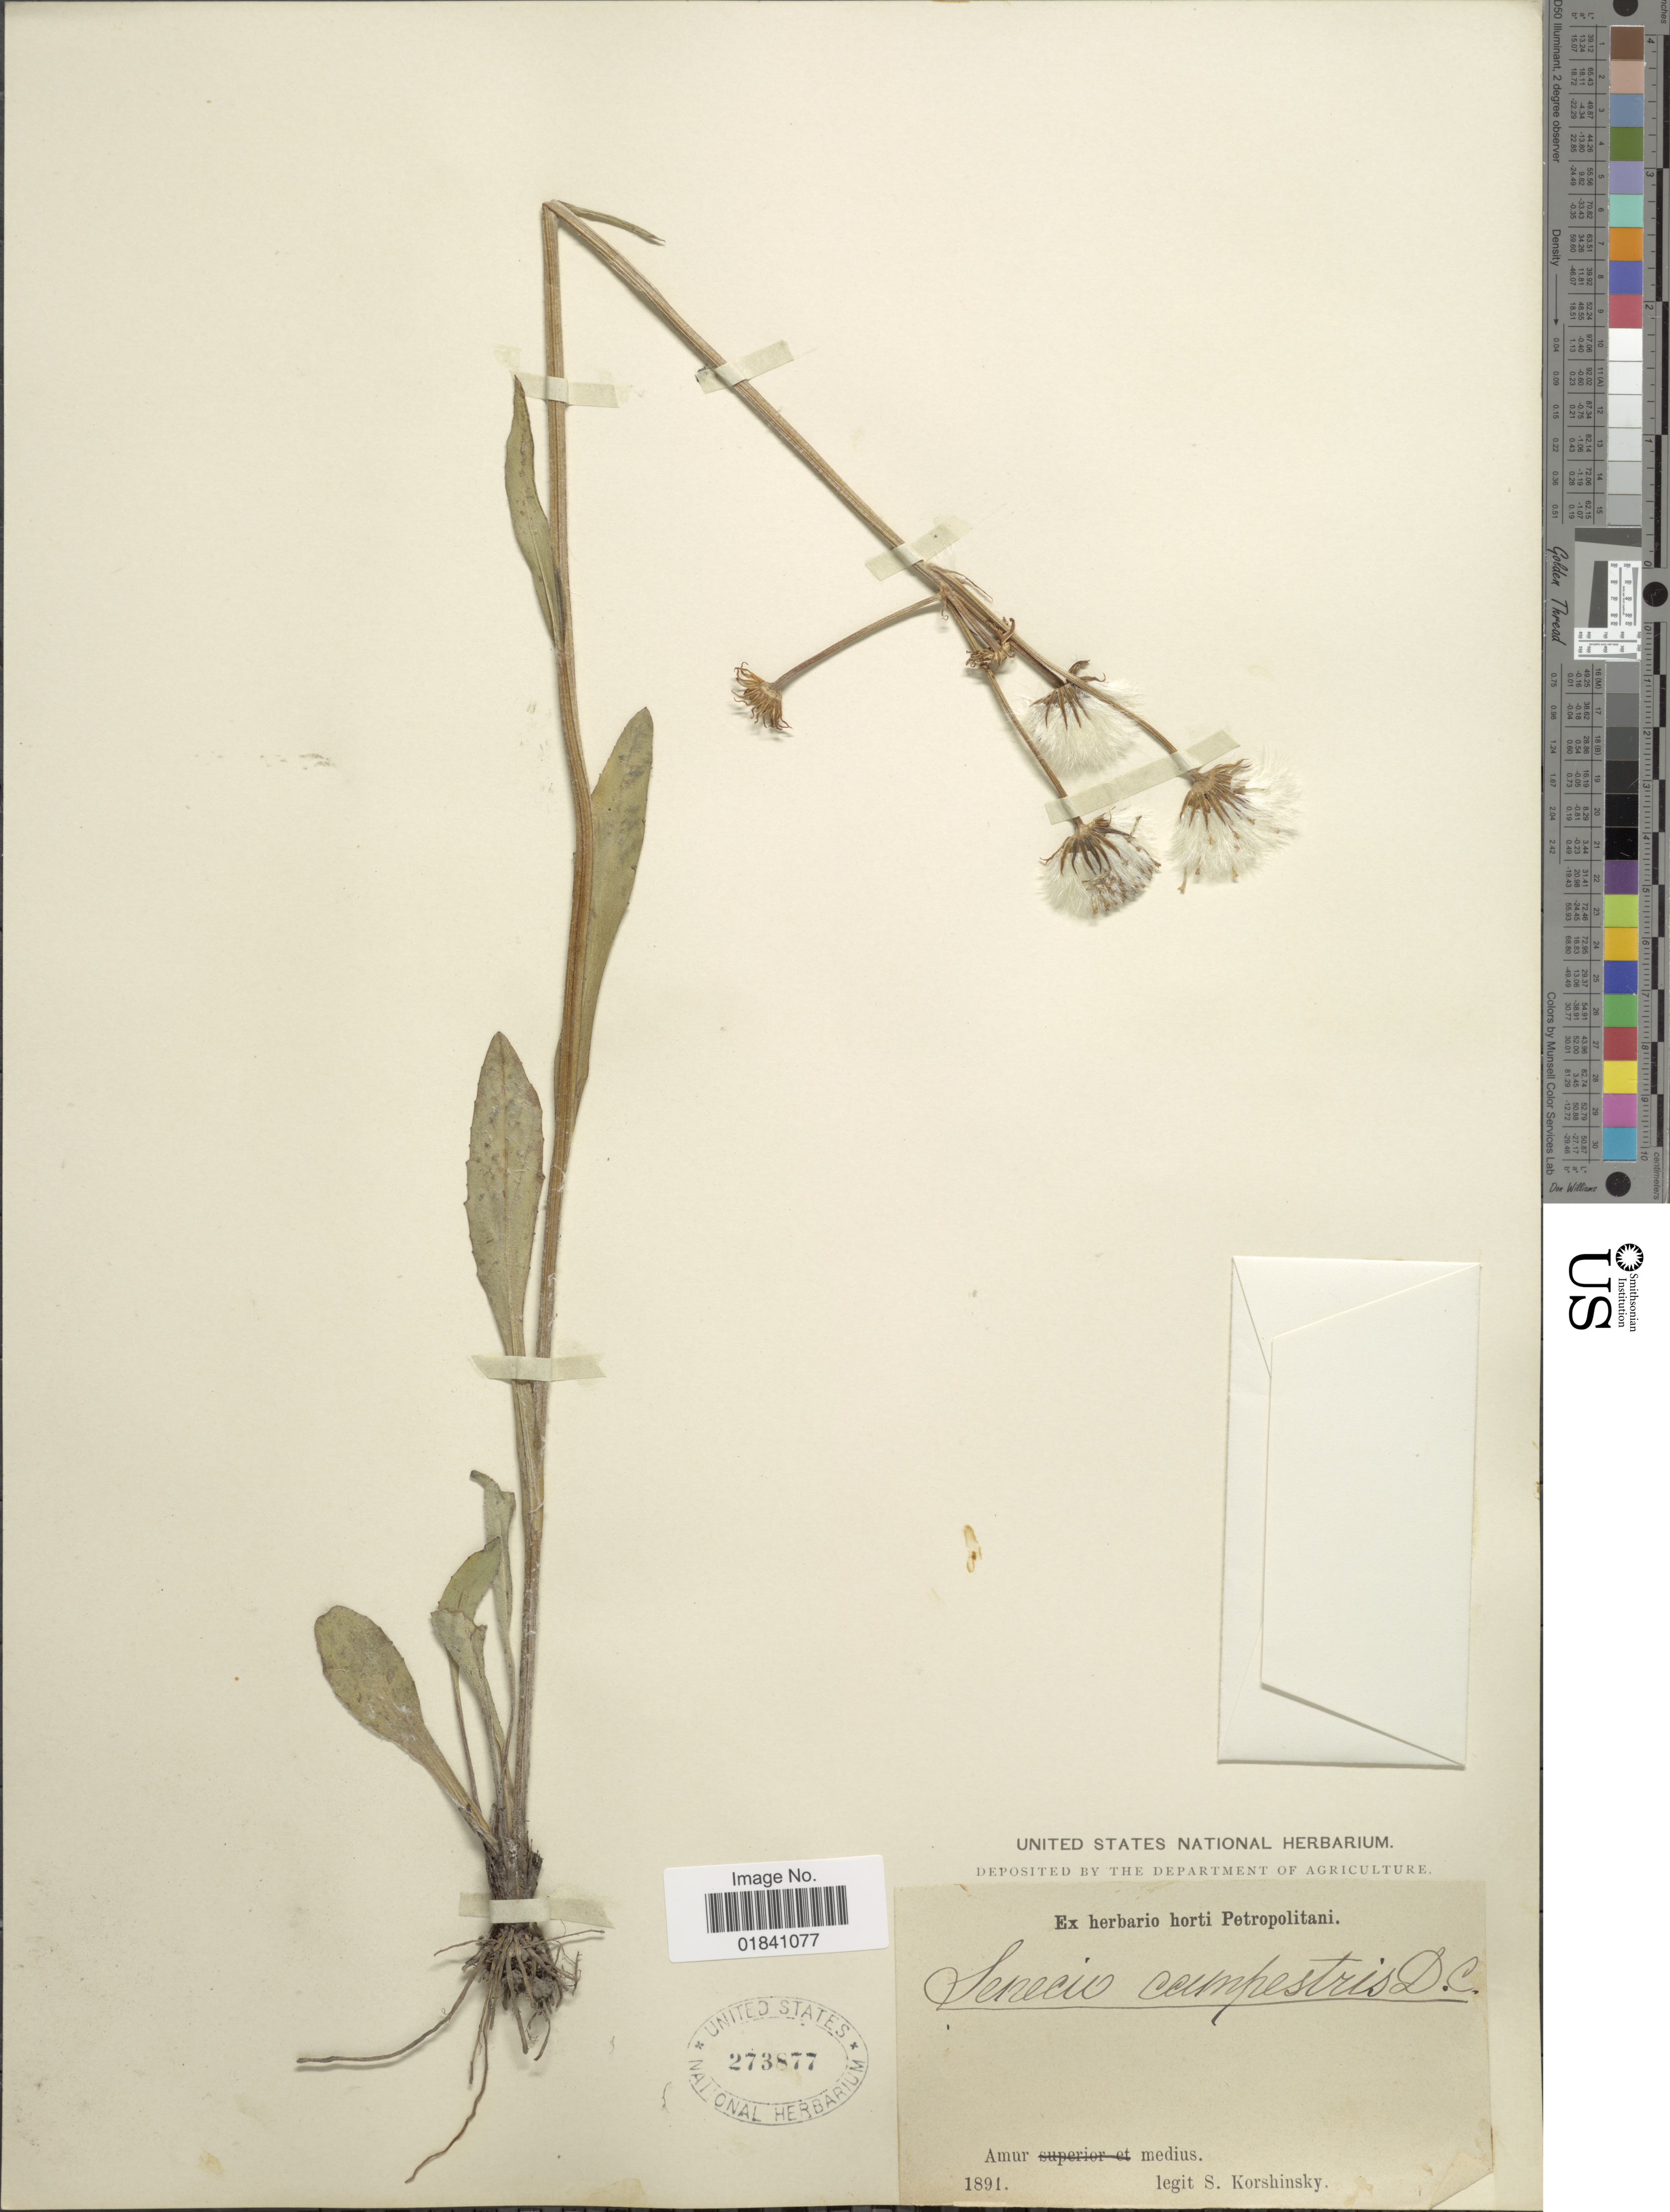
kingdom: Plantae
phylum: Tracheophyta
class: Magnoliopsida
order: Asterales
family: Asteraceae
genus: Senecio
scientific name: Senecio campestris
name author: DC.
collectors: S. I. Korshinsky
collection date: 1891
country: Russian Federation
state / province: Amur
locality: Amur medius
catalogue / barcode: US 273877